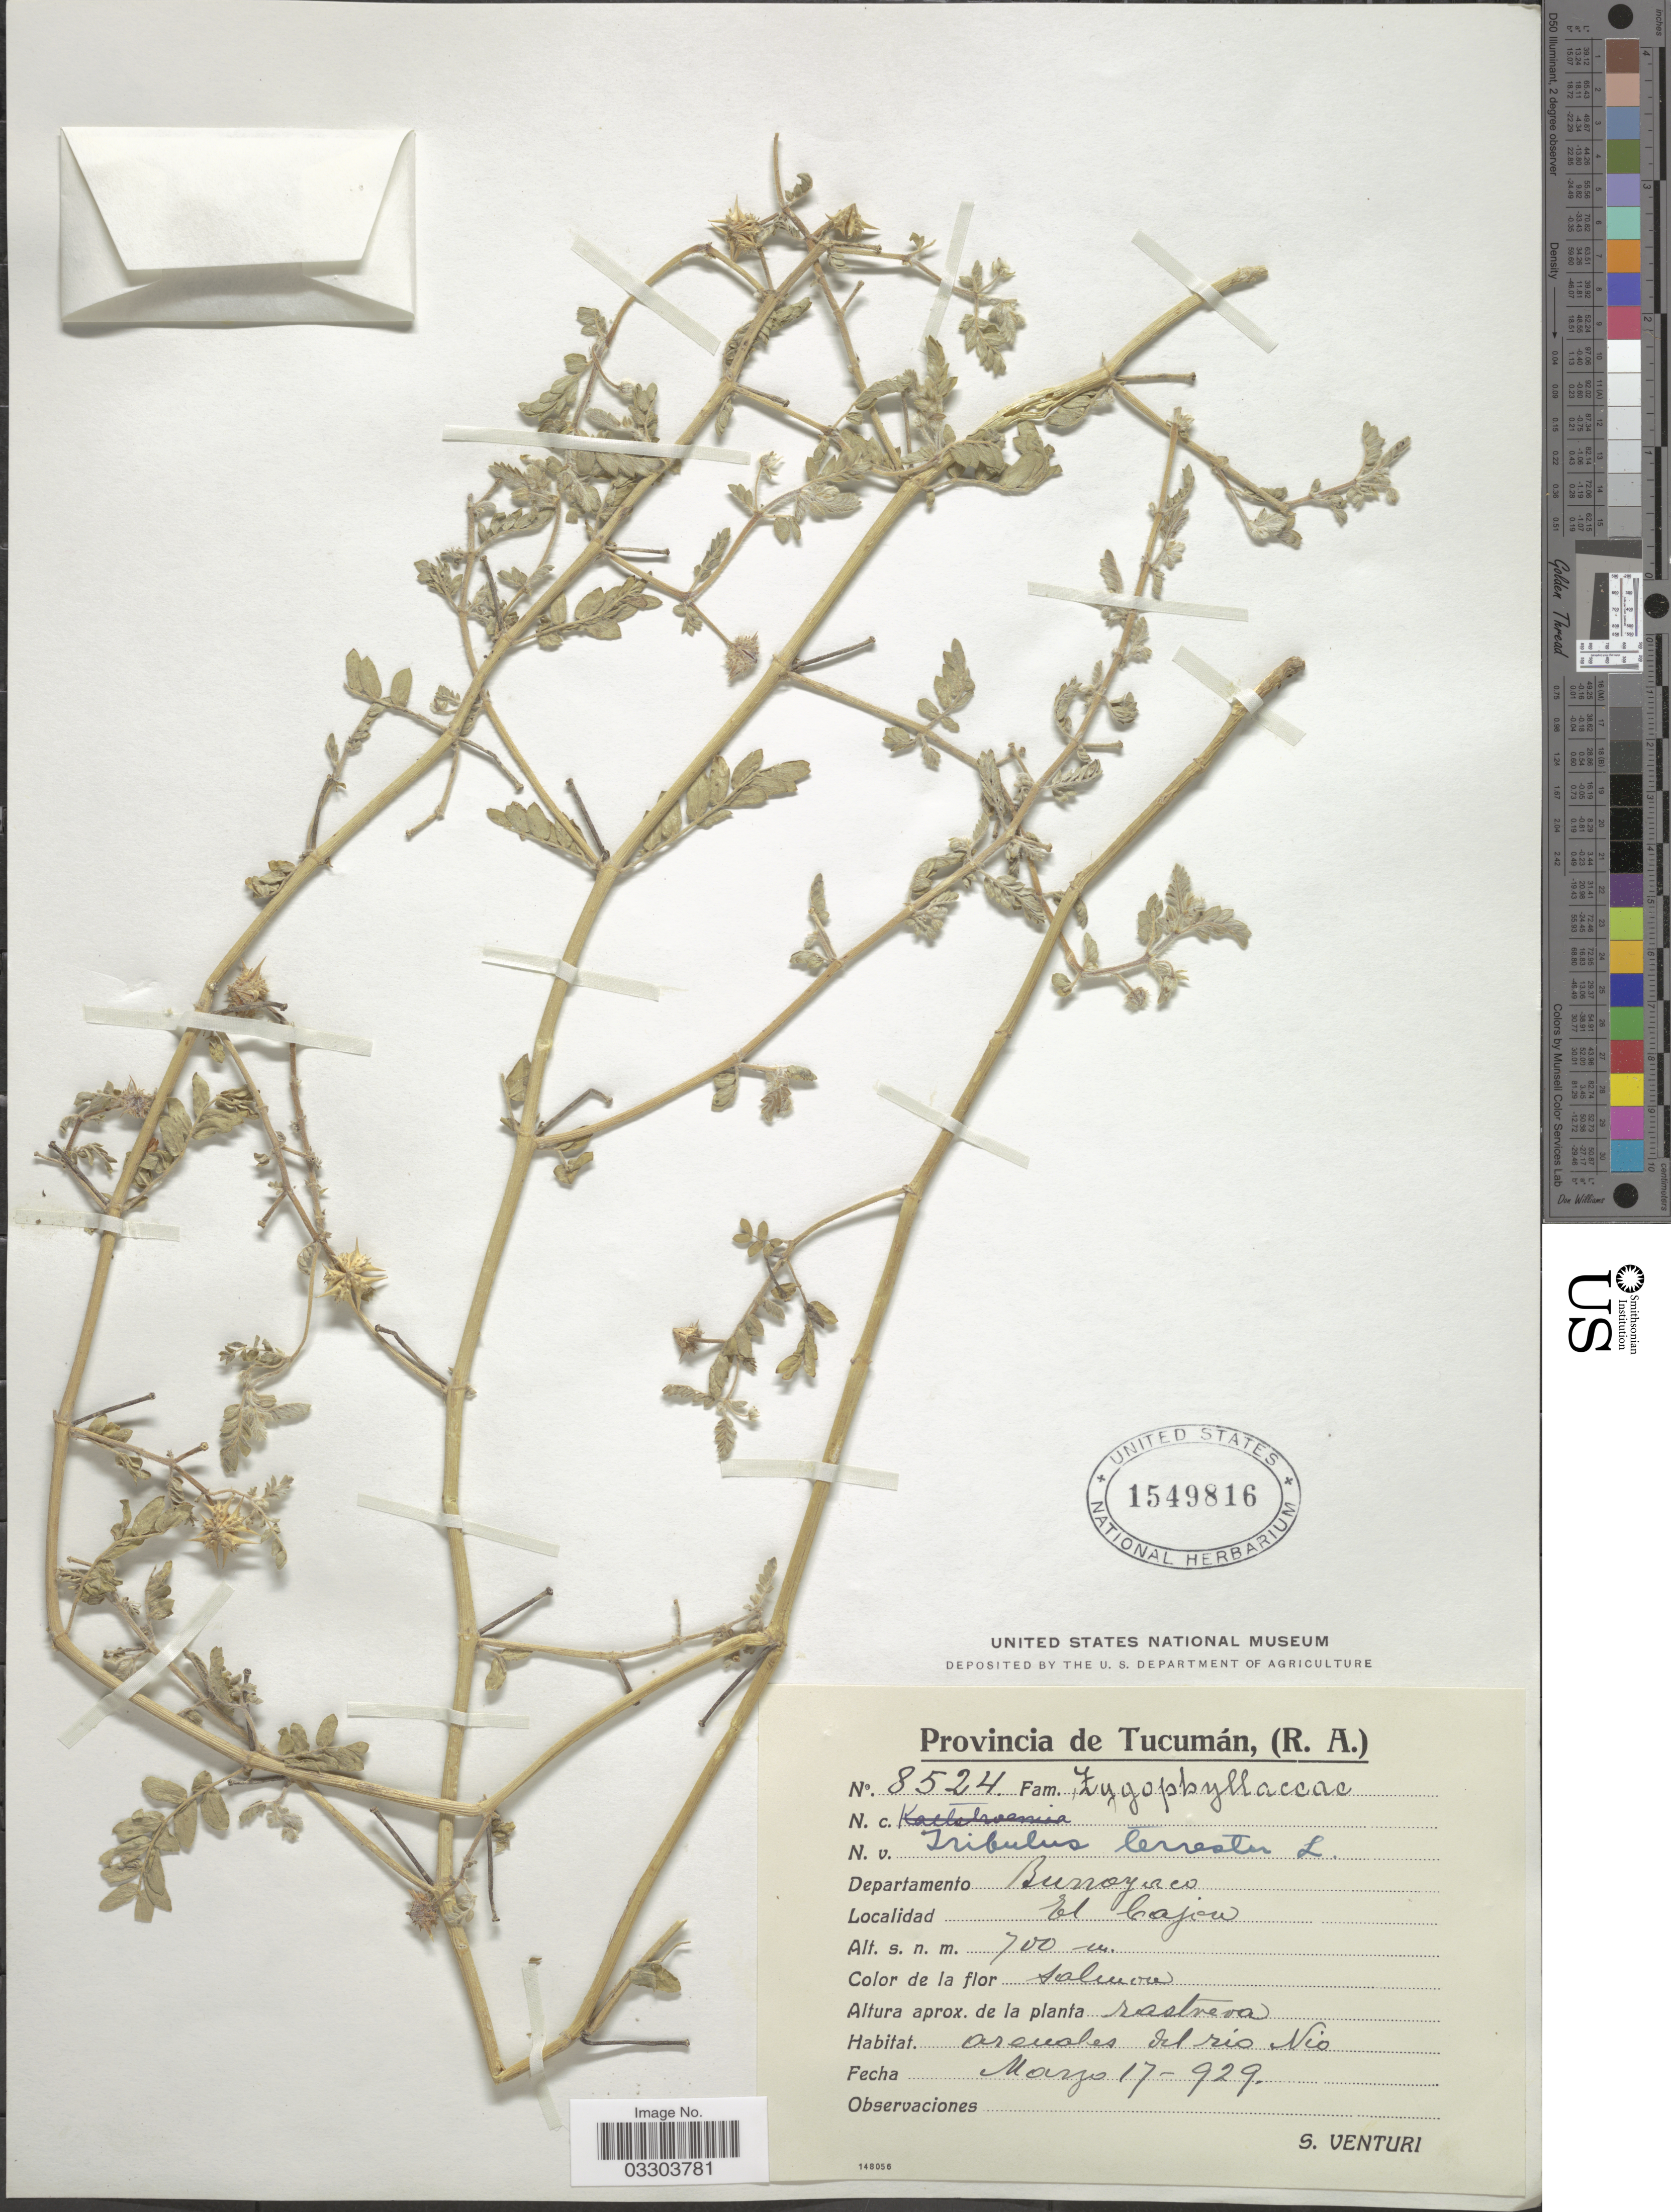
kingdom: Plantae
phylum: Tracheophyta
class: Magnoliopsida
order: Zygophyllales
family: Zygophyllaceae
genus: Tribulus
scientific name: Tribulus terrestris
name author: L.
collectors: S. Venturi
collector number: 8524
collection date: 1929-03-17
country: Argentina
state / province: Tucuman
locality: Departamento Burroyaco. El Cajon.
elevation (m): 700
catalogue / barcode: US 1549816